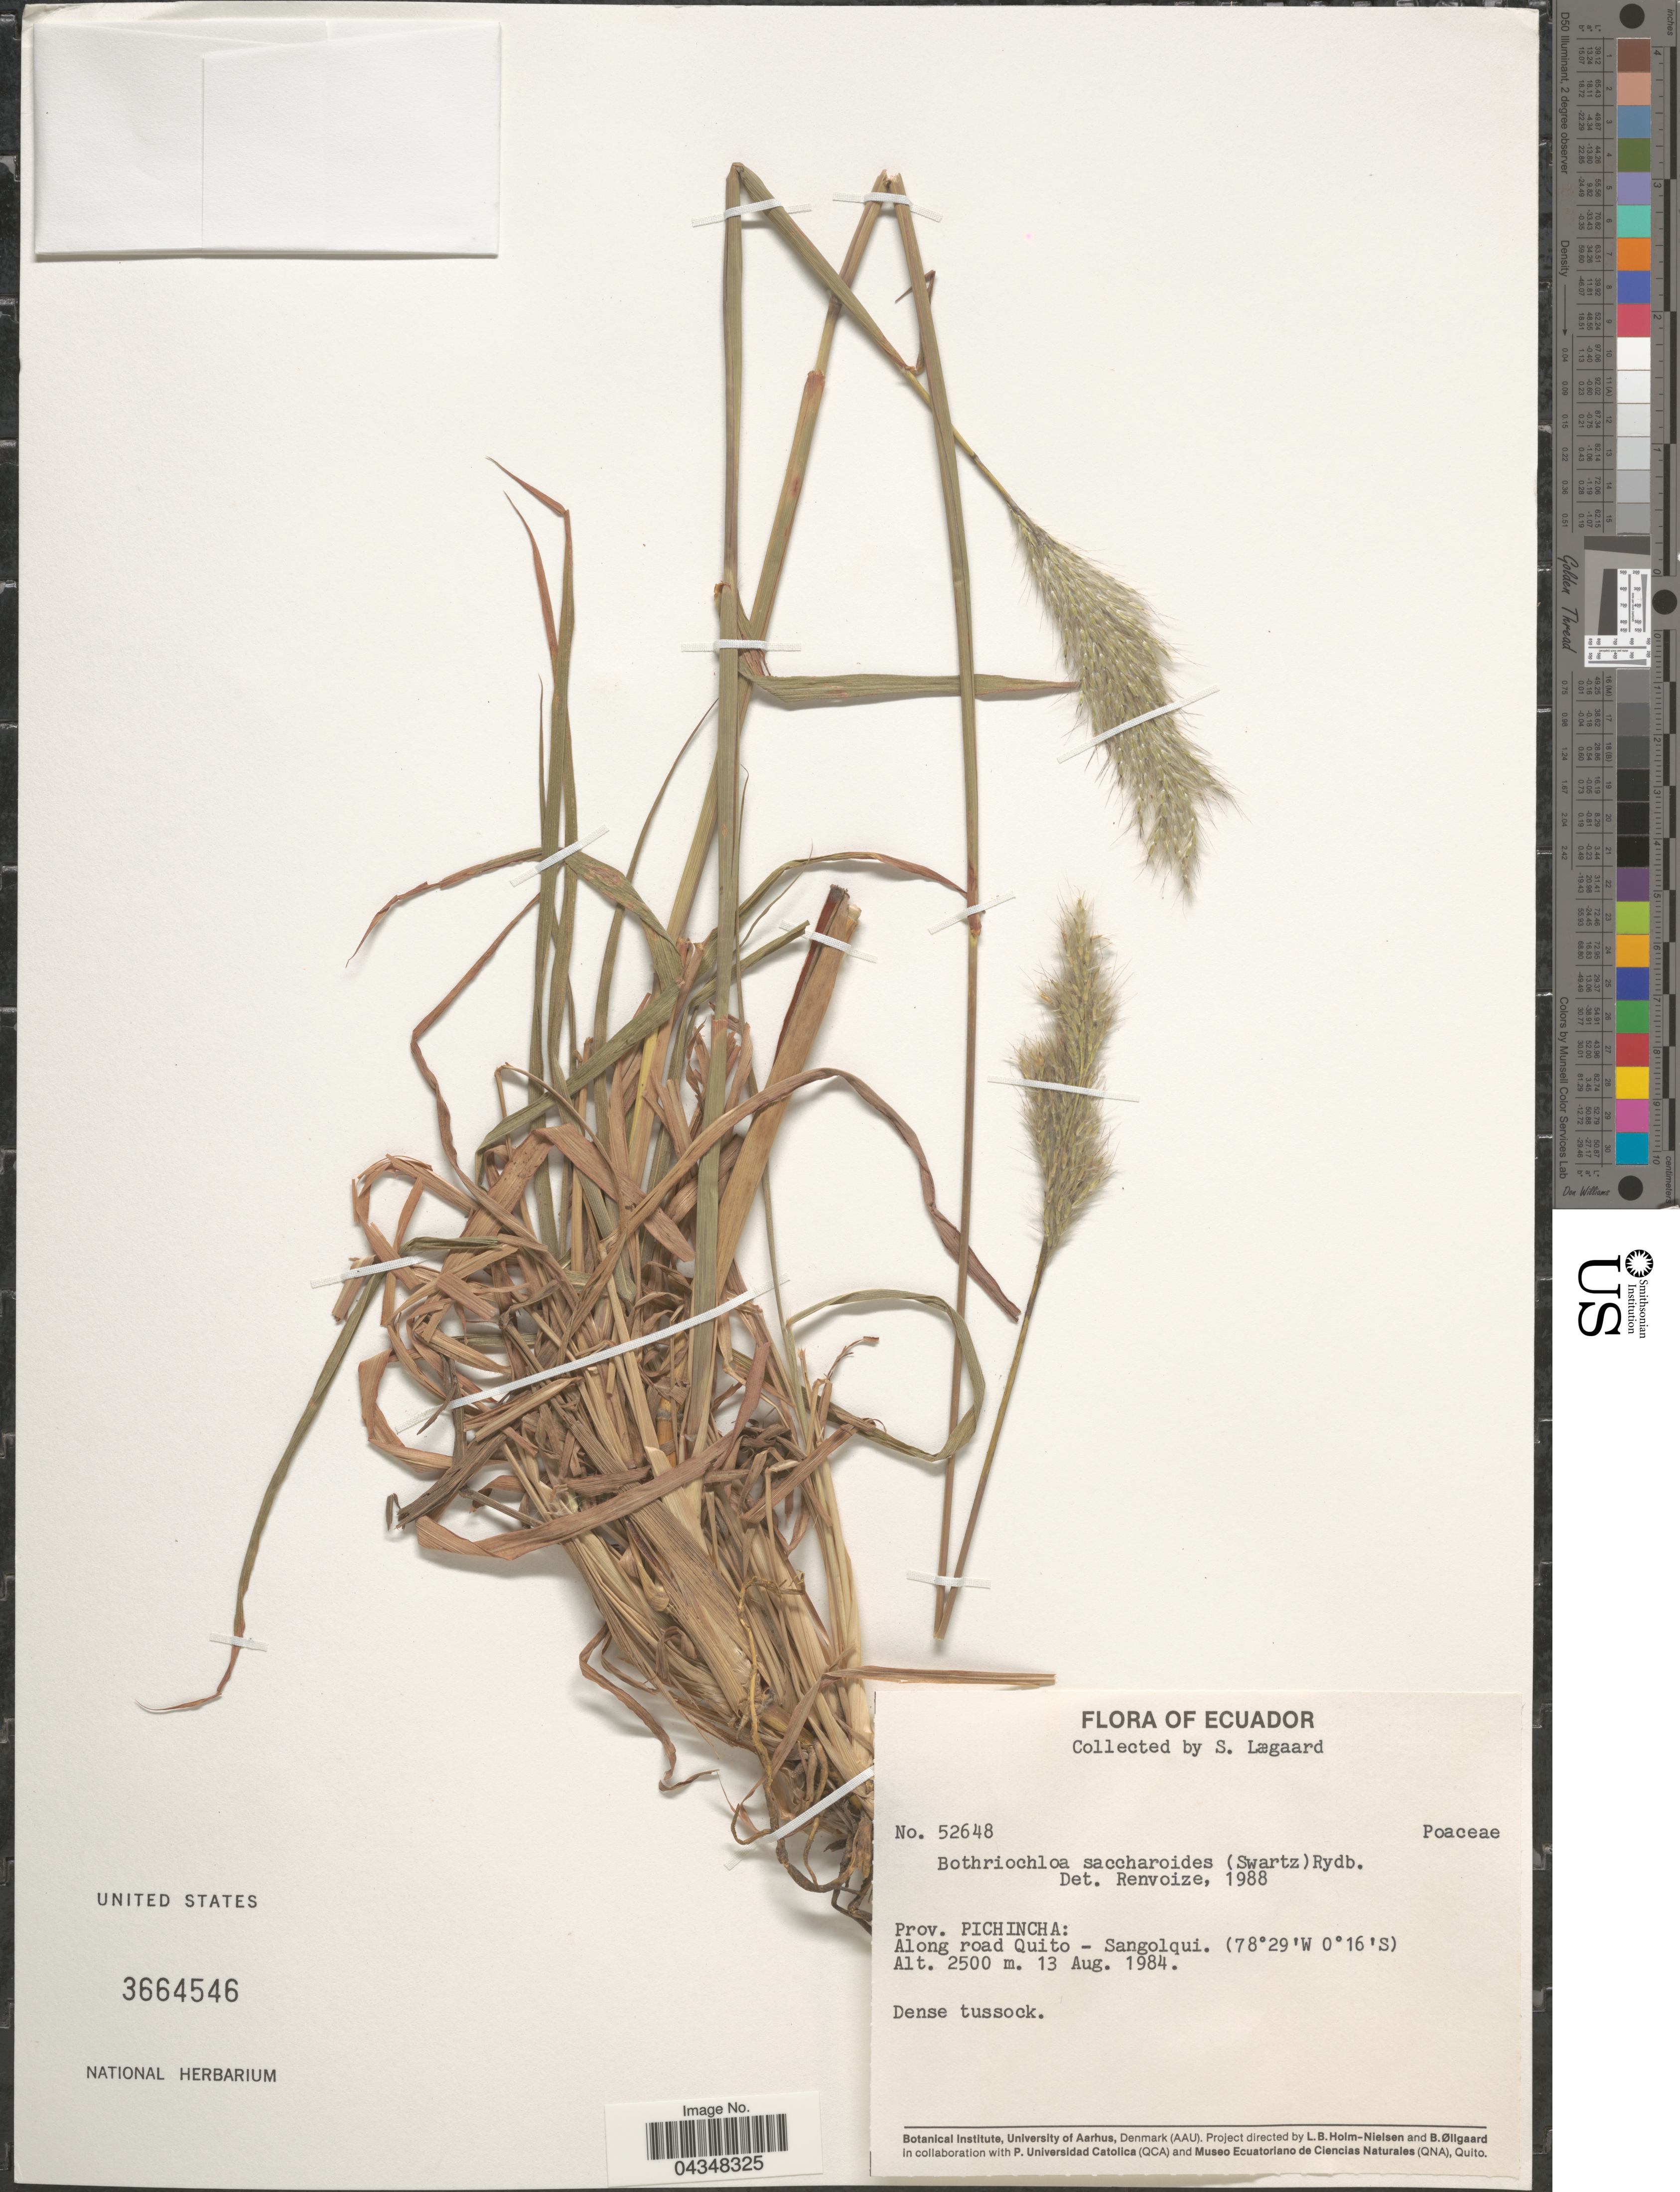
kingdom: Plantae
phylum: Tracheophyta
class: Liliopsida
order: Poales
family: Poaceae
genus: Bothriochloa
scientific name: Bothriochloa saccharoides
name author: (Sw.) Rydb.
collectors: S. Lægaard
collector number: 52648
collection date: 1984-08-13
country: Ecuador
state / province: Pichincha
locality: Along road Quito - Sangolqui.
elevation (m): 2500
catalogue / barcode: US 3664546